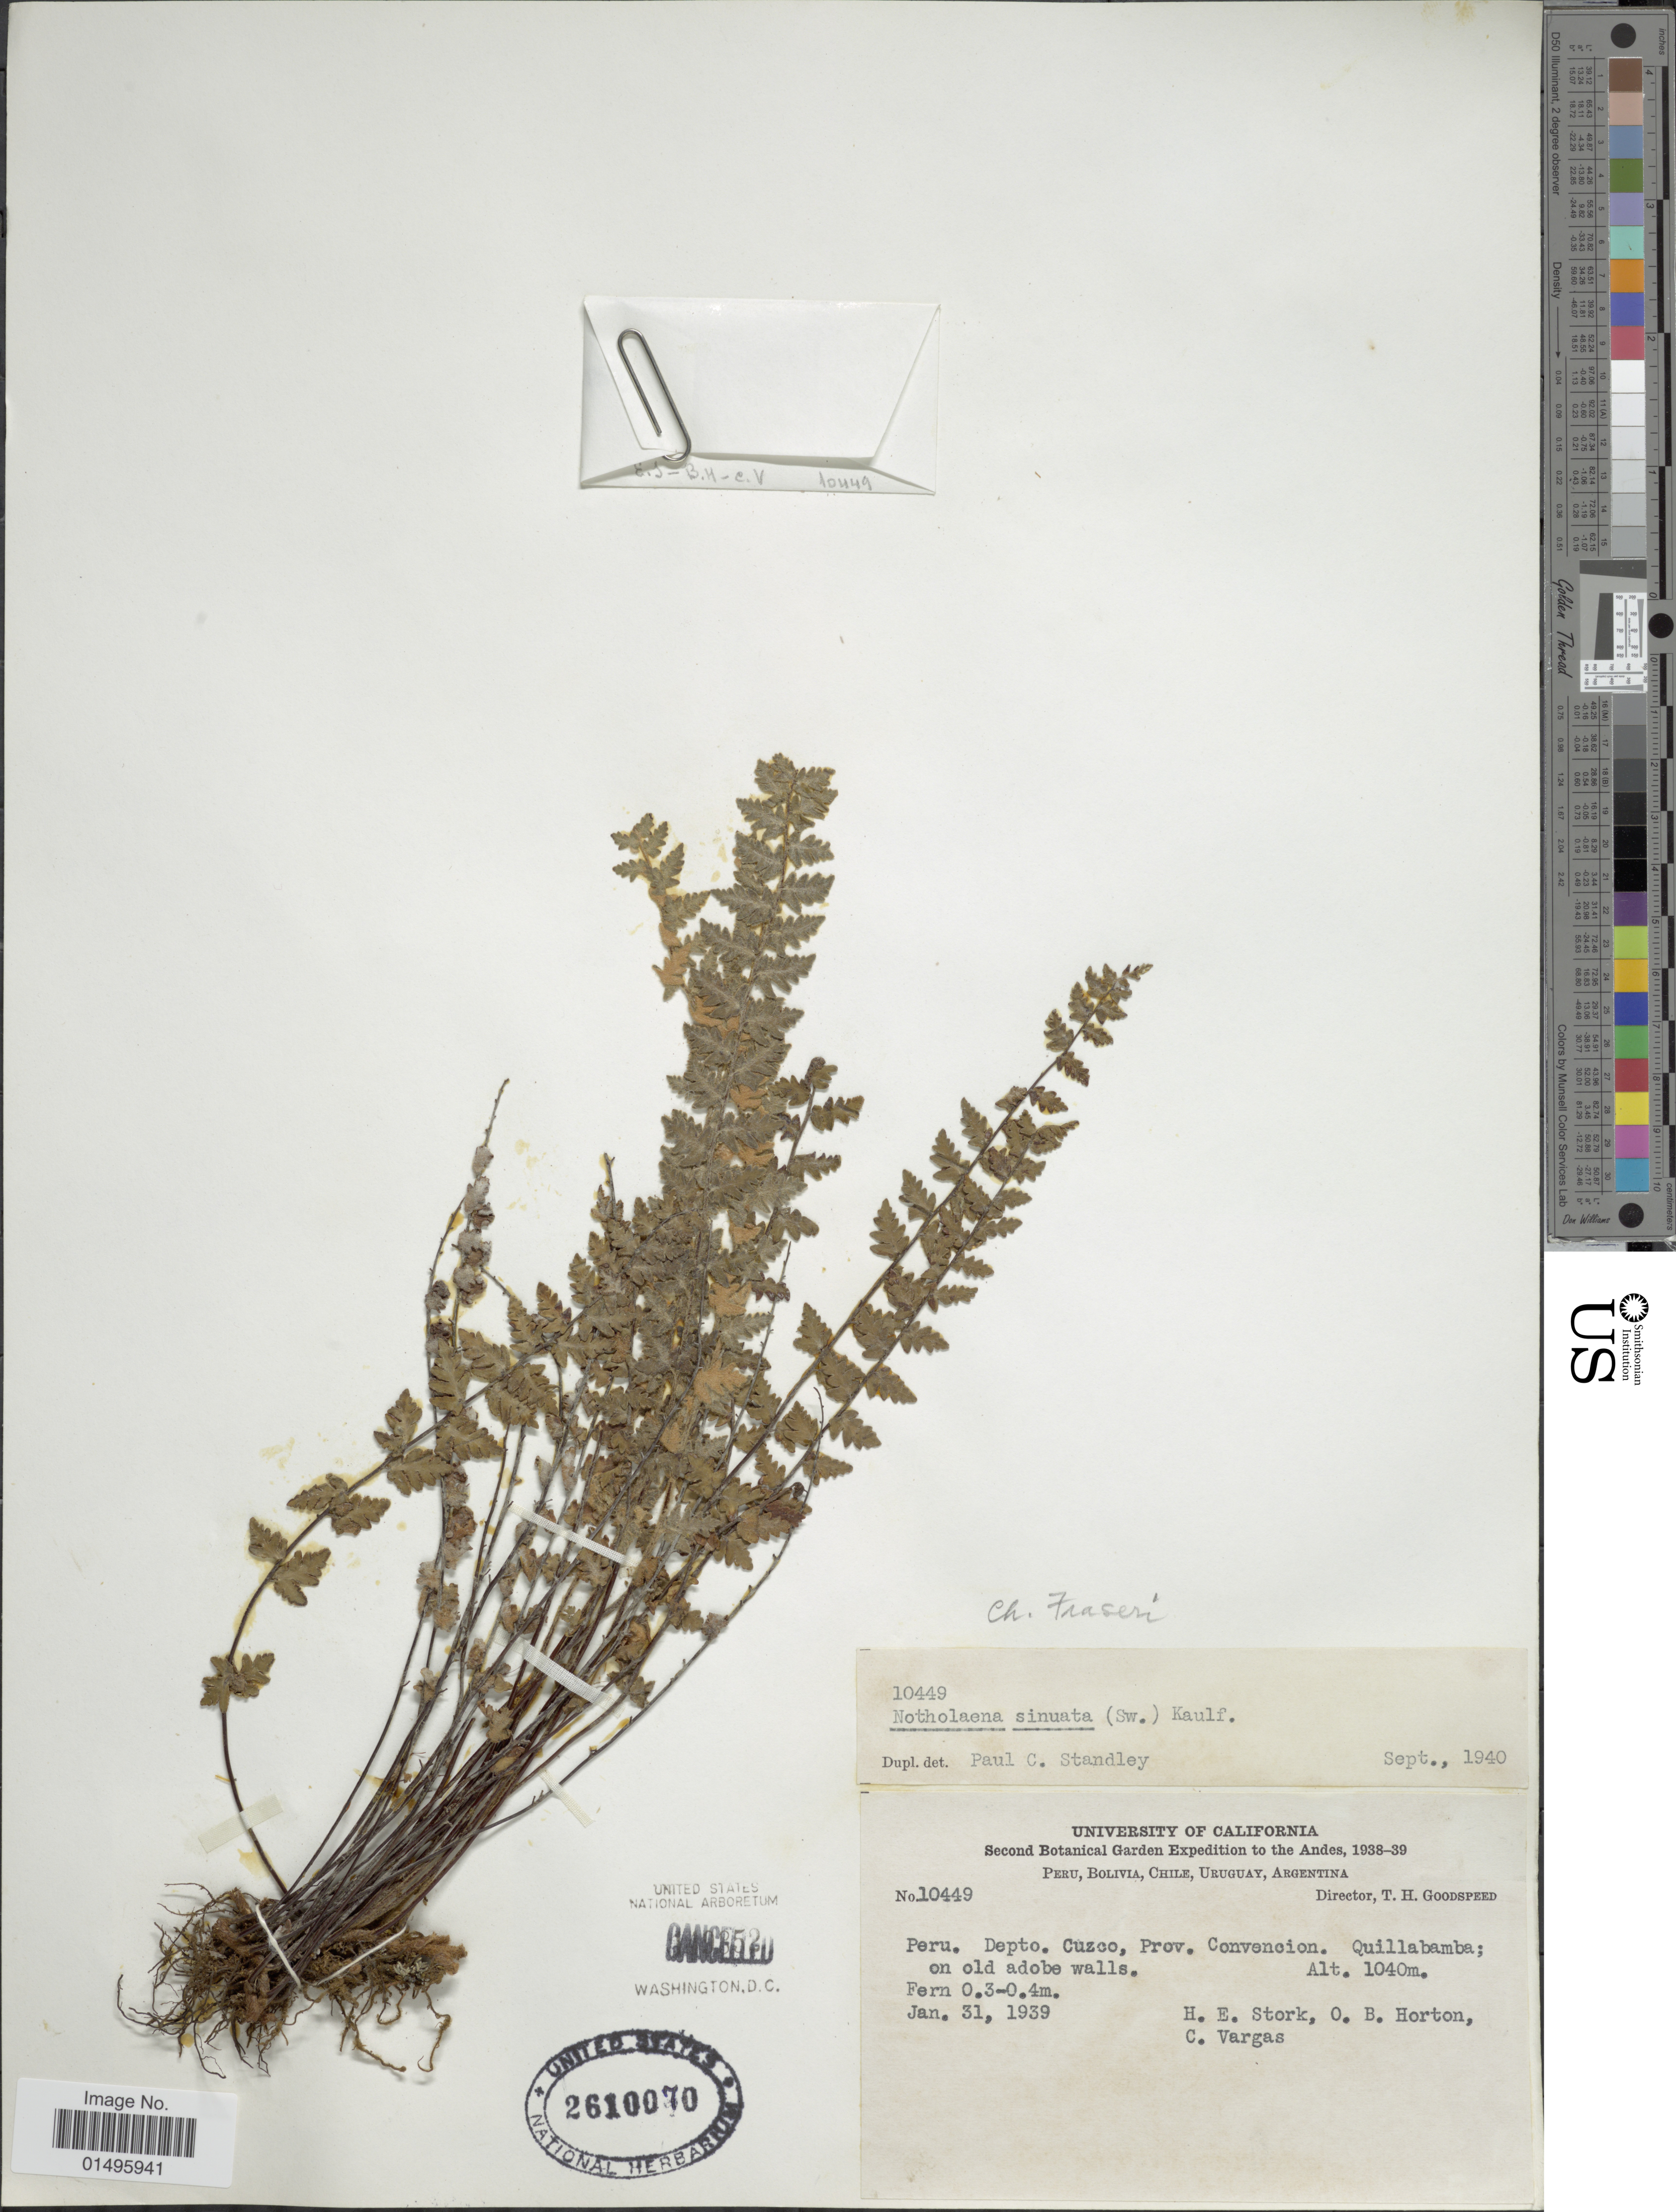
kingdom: Plantae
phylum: Tracheophyta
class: Polypodiopsida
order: Polypodiales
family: Pteridaceae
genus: Notholaena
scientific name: Notholaena fraseri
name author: (Mett.) Baker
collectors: H. E. Stork, O. B. Horton & C. A. Vargas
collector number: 10449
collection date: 1939-01-31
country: Peru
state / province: Cusco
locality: Peru, Depto. Cuzco, Prov. Convencion. Quillabamba; on old adobe walls.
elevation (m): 1040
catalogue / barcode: US 2610070